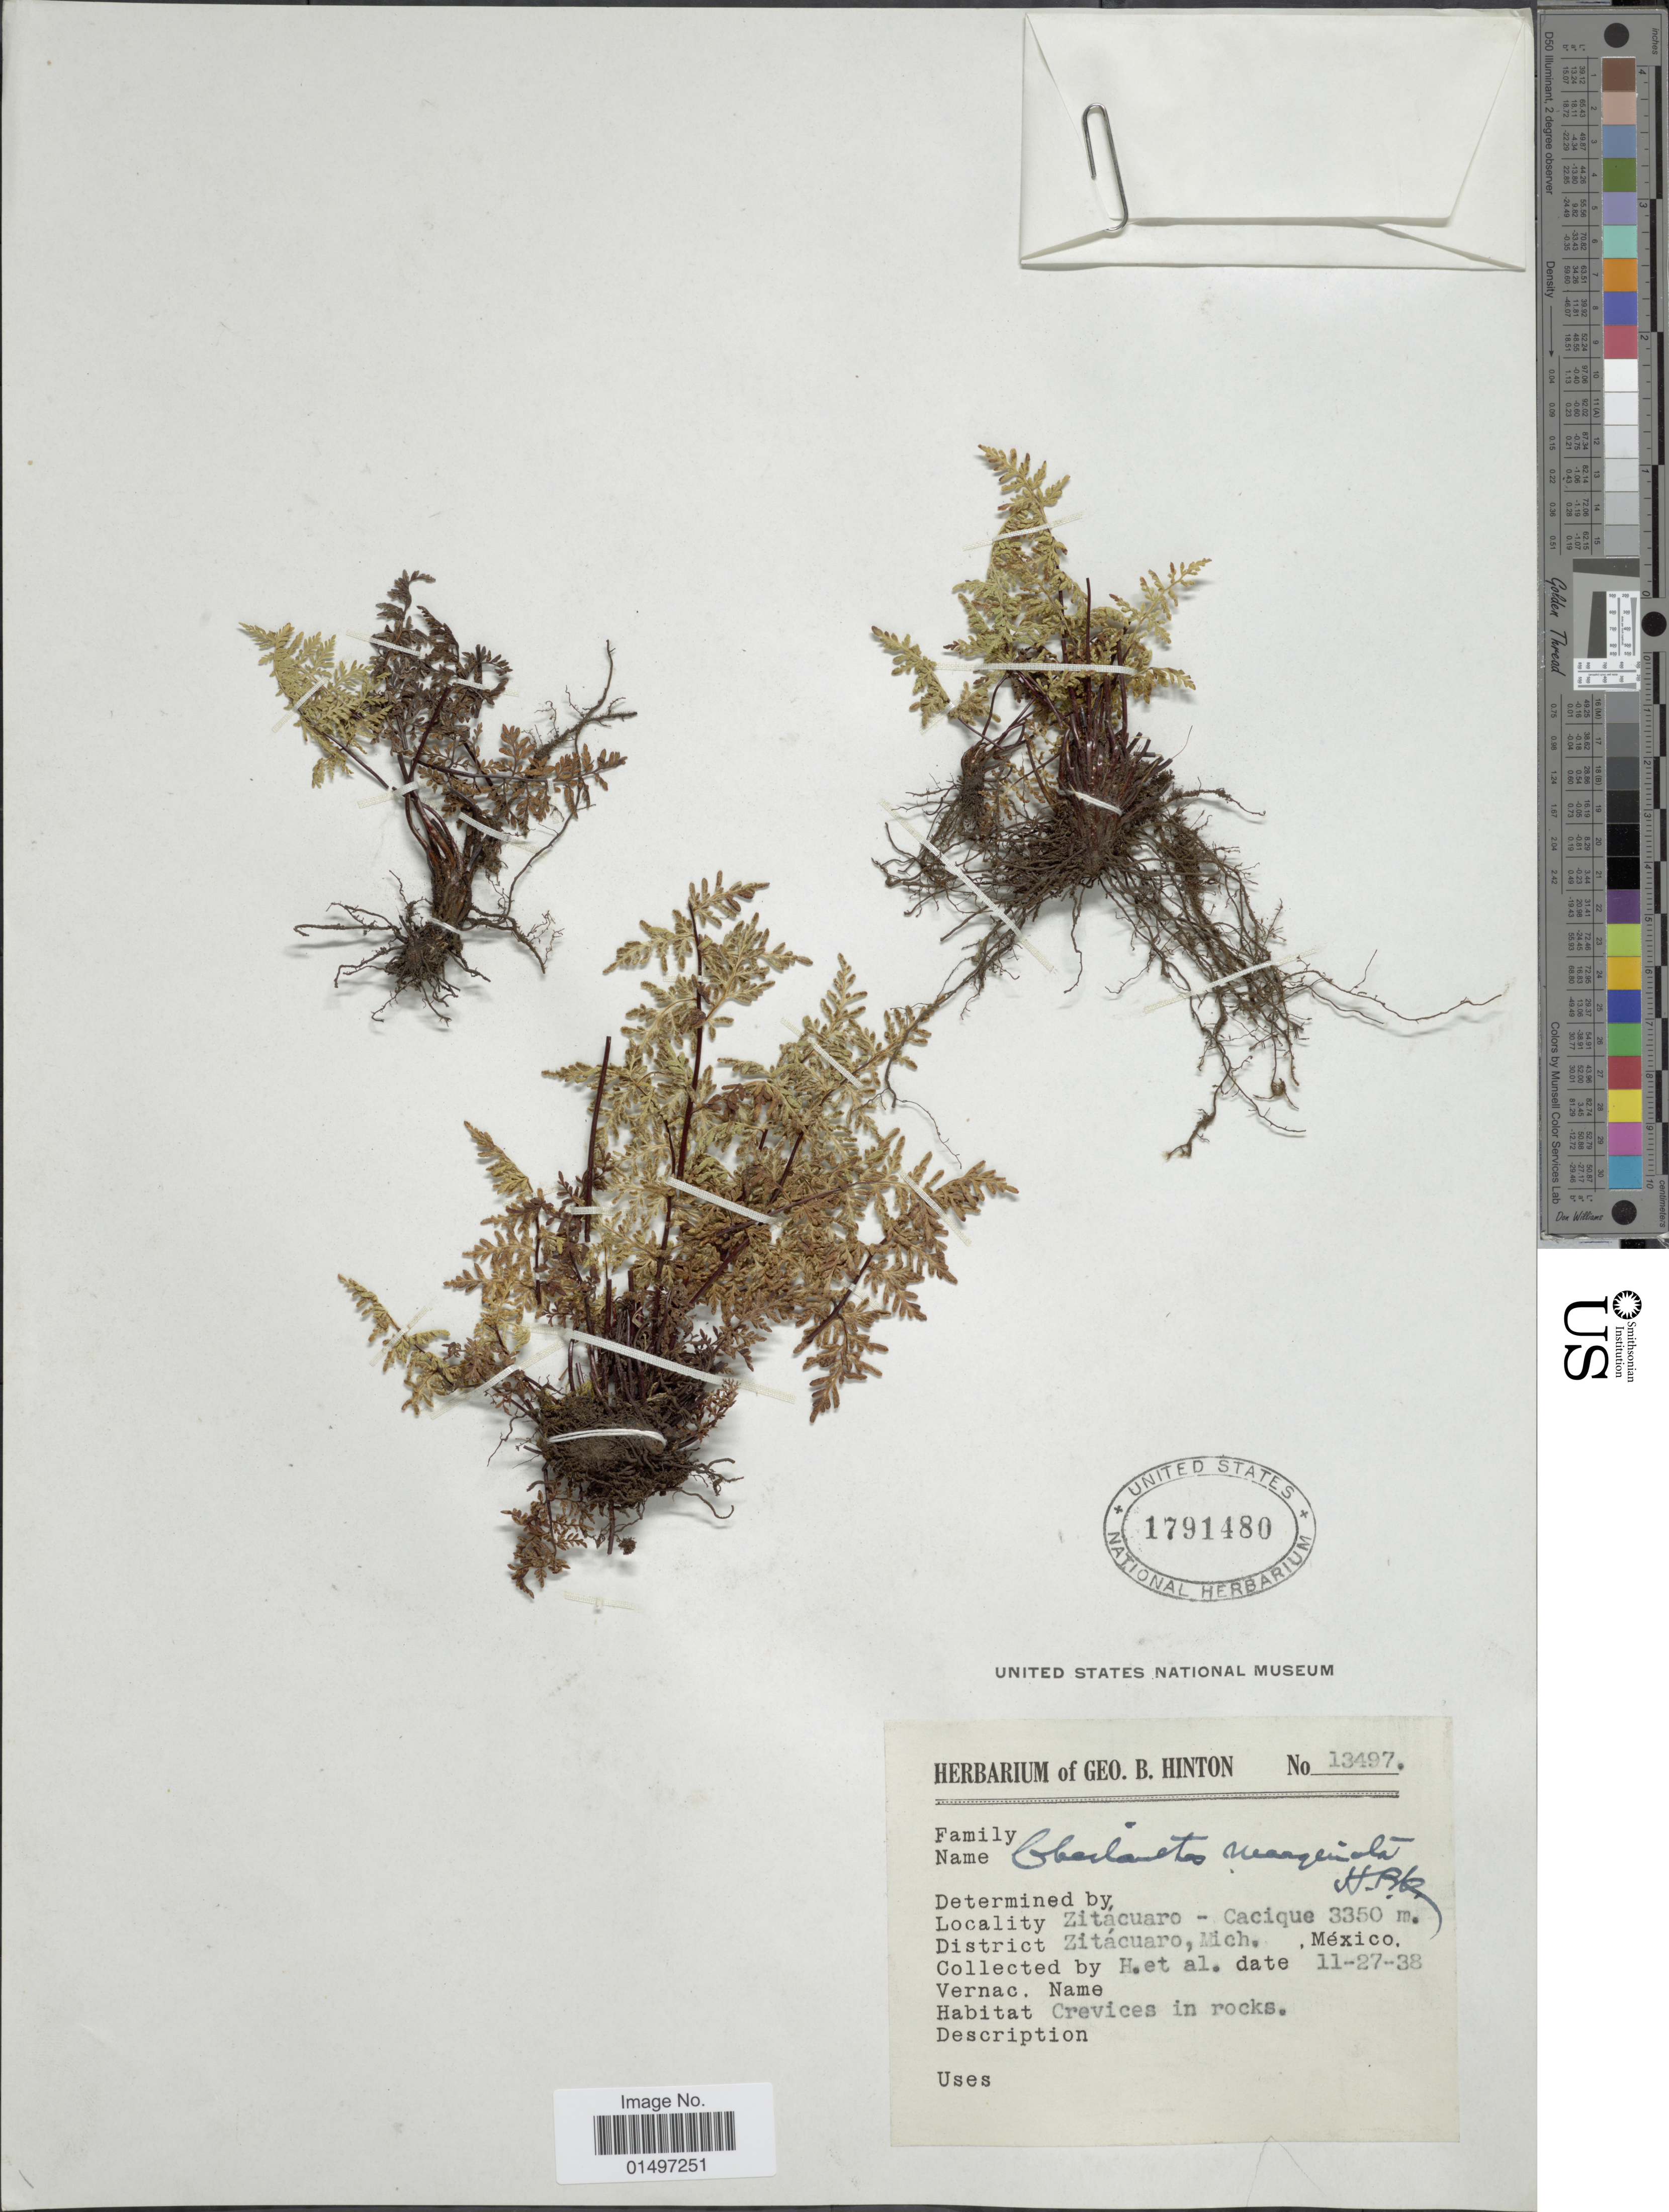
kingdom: Plantae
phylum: Tracheophyta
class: Polypodiopsida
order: Polypodiales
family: Pteridaceae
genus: Gaga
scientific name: Gaga marginata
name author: (Kunth) Fay W. Li & Windham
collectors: G. B. Hinton & et al.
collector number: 13497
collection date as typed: Transcribed d/m/y: 27/11/38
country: Mexico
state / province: Michoacán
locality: Zitacuaro - Cacique. District Zitacuaro, Mich.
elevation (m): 3350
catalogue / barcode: US 1791480